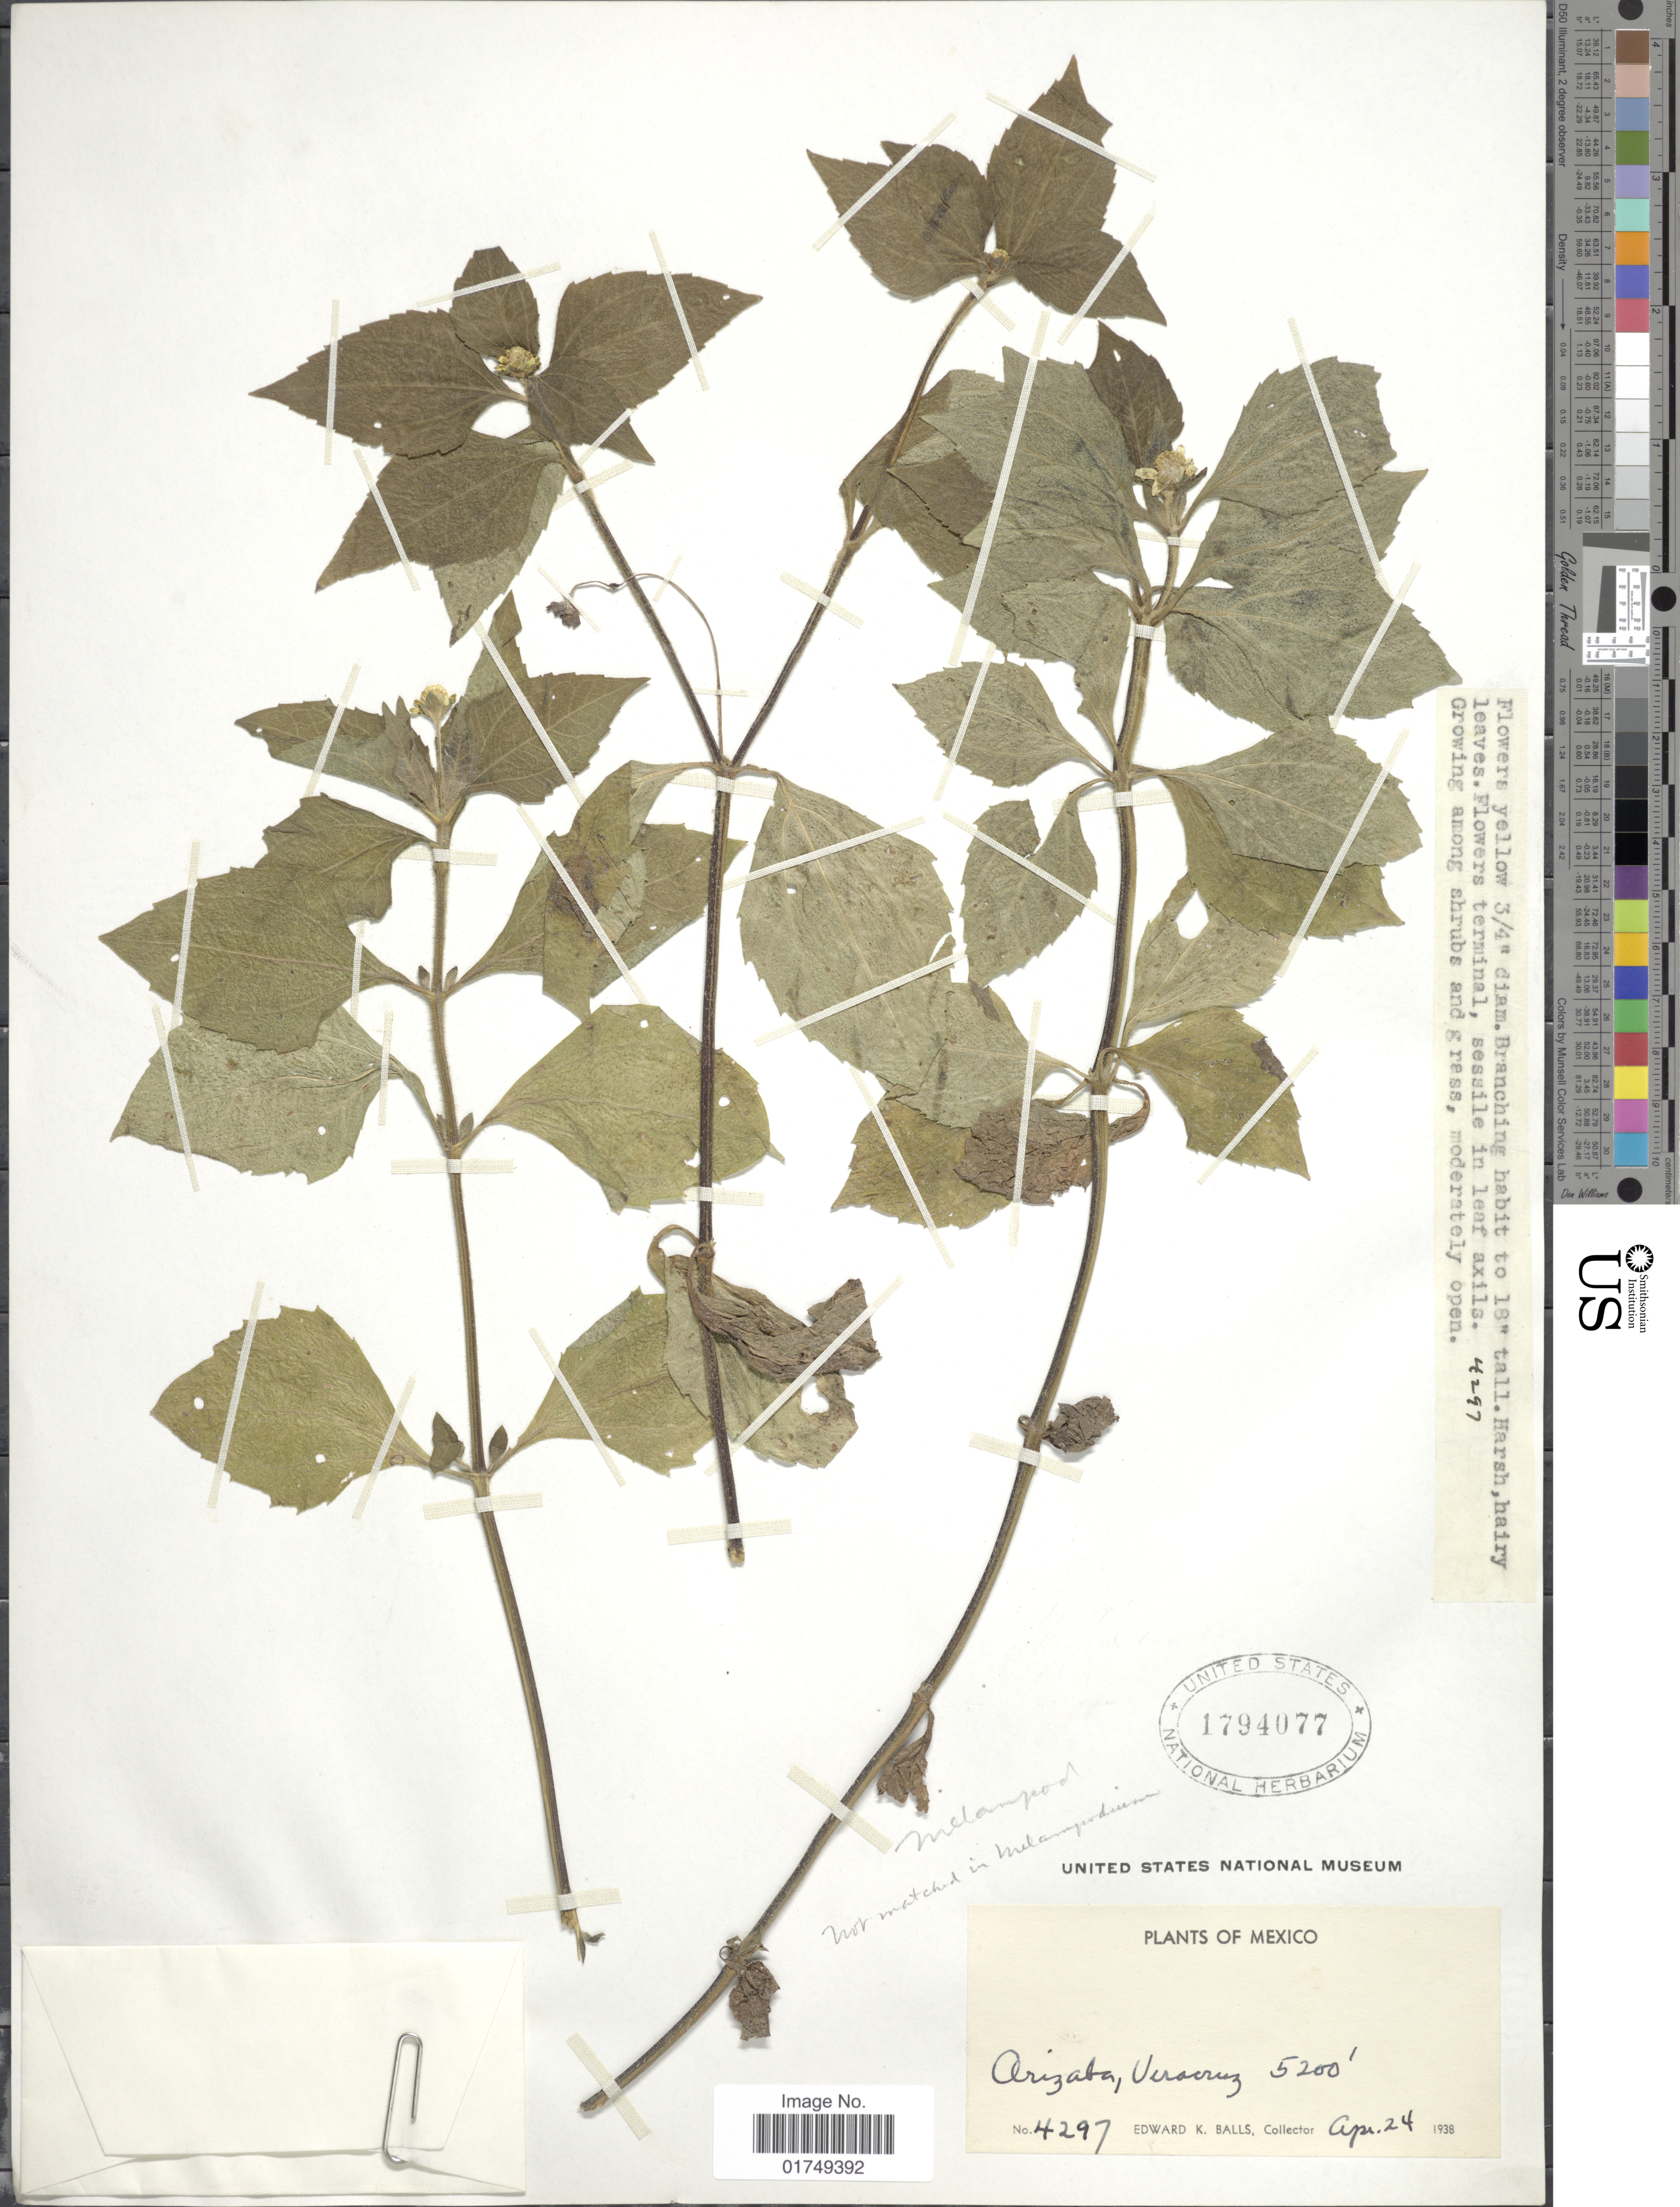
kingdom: Plantae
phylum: Tracheophyta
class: Magnoliopsida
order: Asterales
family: Asteraceae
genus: Melampodium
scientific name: Melampodium divaricatum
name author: (Rich.) DC.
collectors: E. K. Balls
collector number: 4297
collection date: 1938-04-24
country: Mexico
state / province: Veracruz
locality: Arizata, Veracruz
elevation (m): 1585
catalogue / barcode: US 1794077